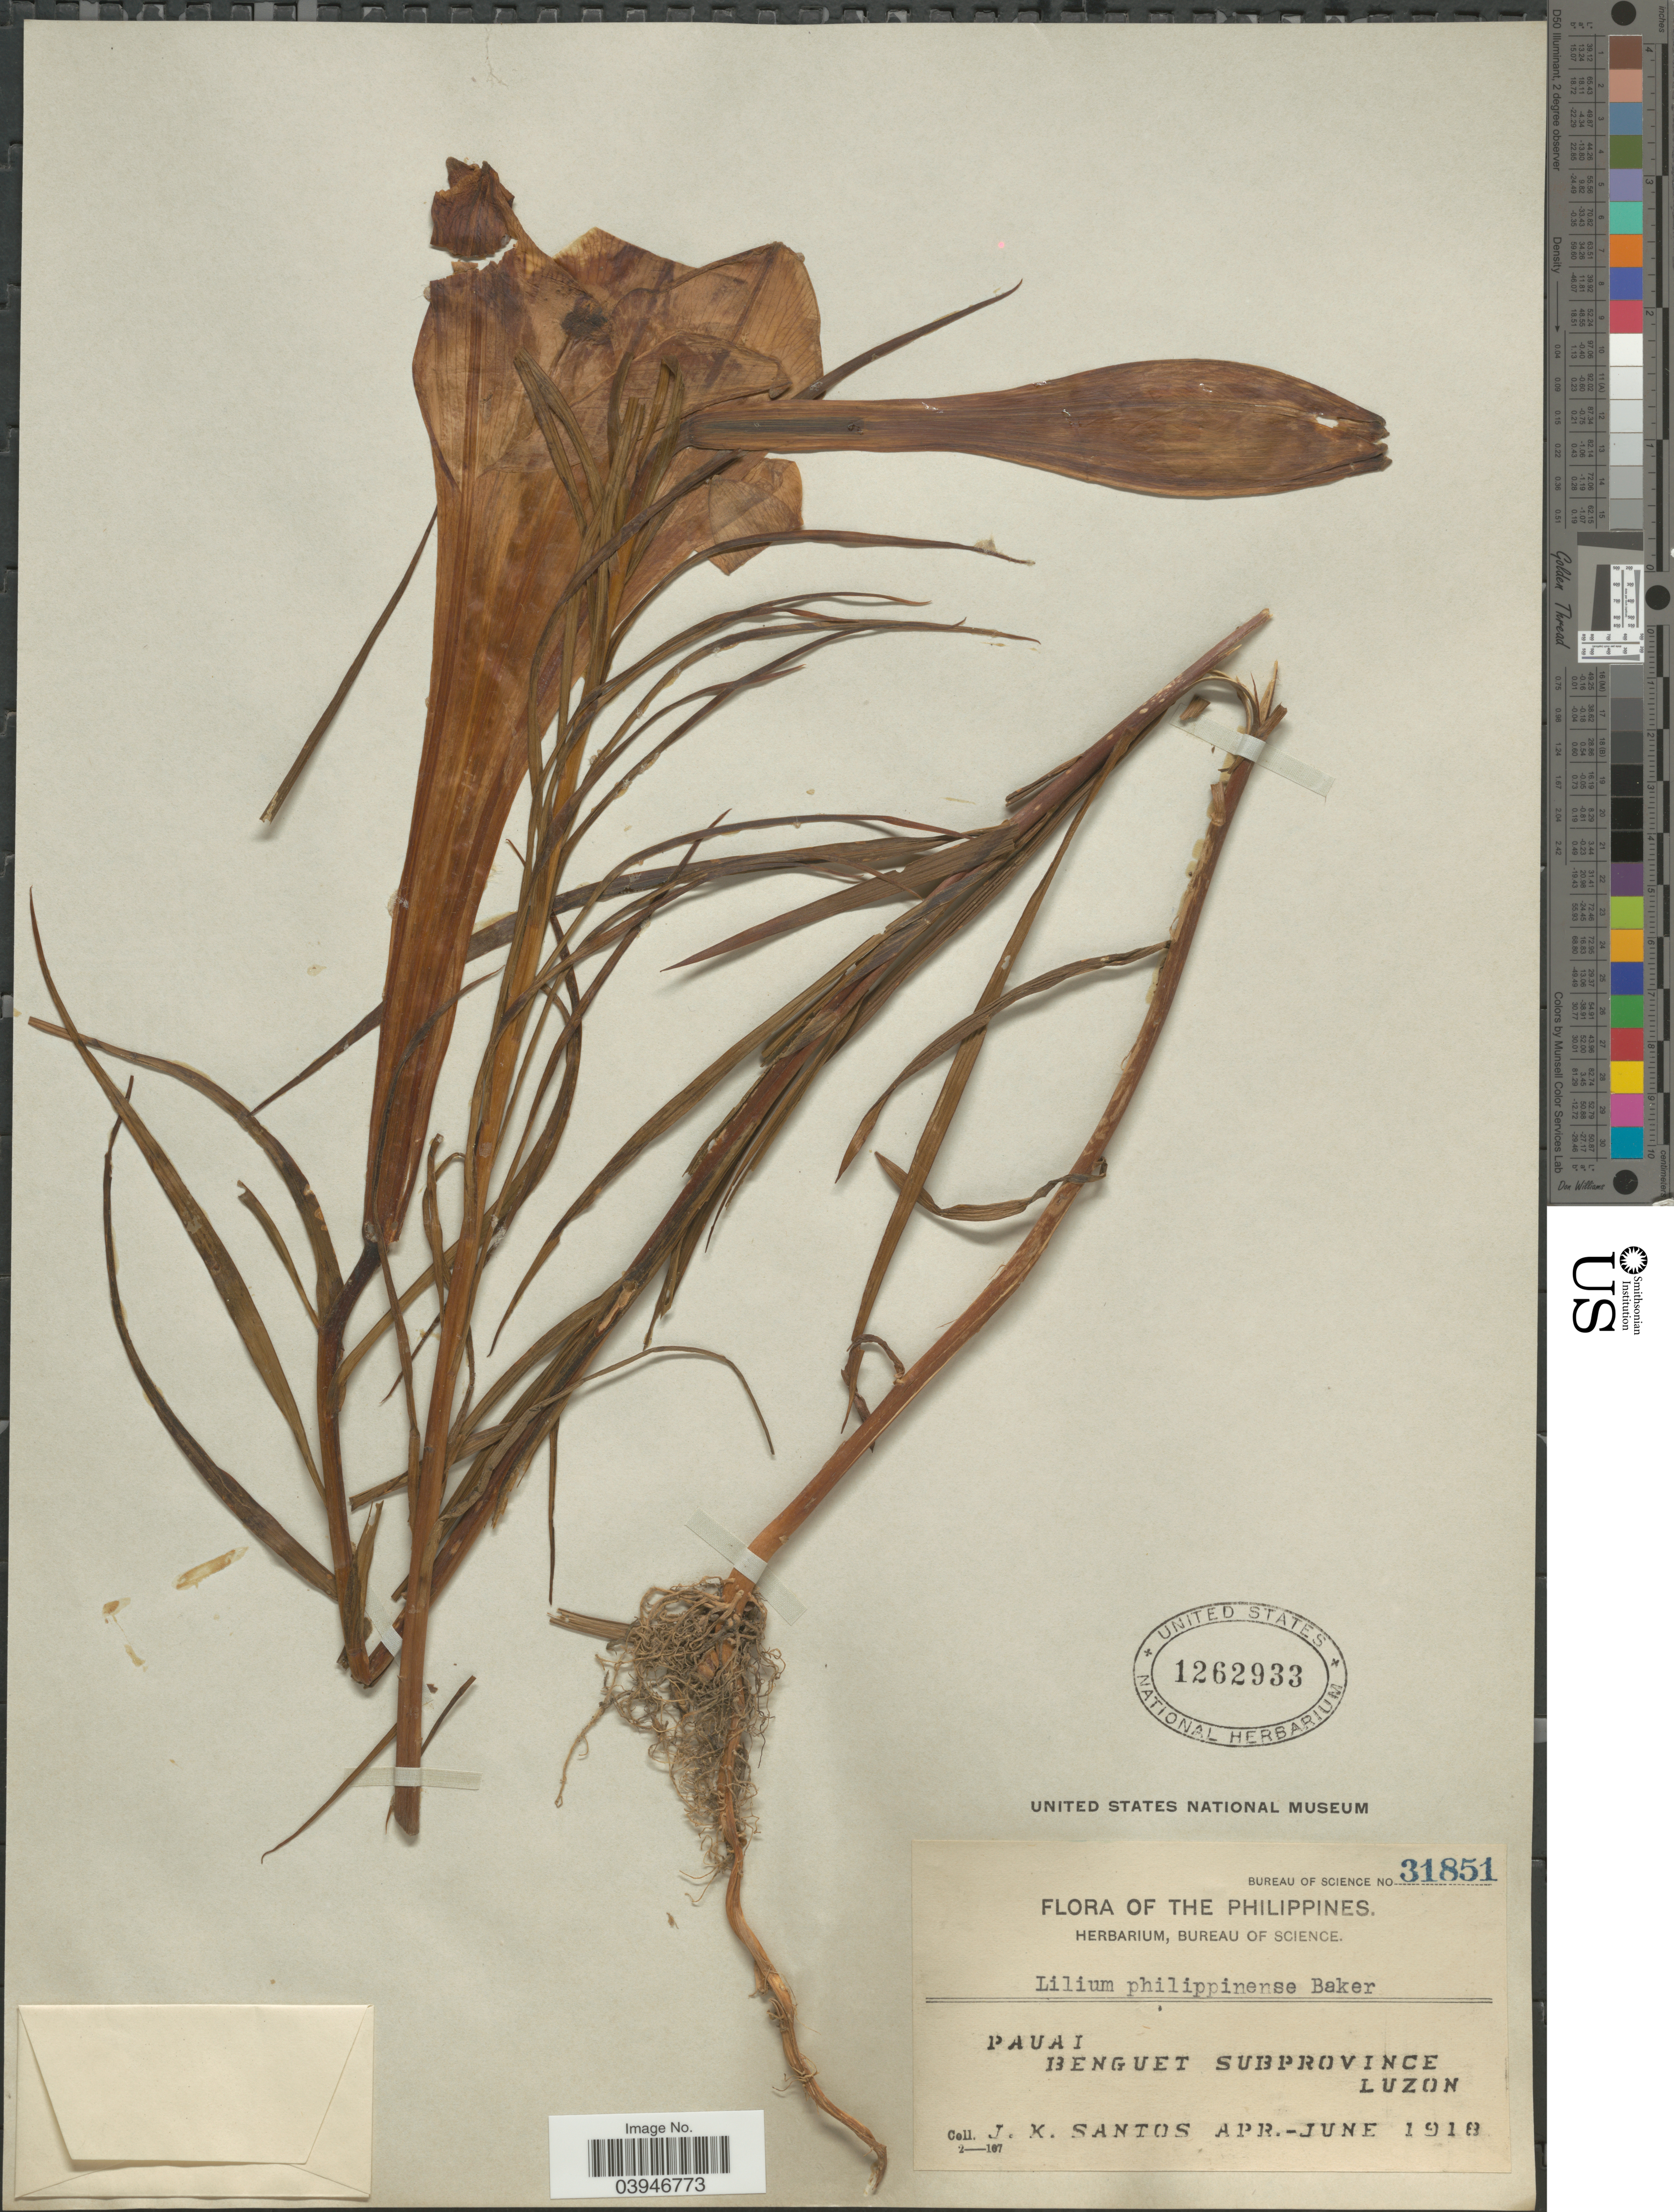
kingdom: Plantae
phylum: Tracheophyta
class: Liliopsida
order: Liliales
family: Liliaceae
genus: Lilium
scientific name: Lilium philippinense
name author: Baker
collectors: J. K. Santos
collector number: Bureau of Science 31851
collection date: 1918-04/1918-06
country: Philippines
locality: Pauai. Benguet Subprovince. Luzon.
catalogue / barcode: US 1262933